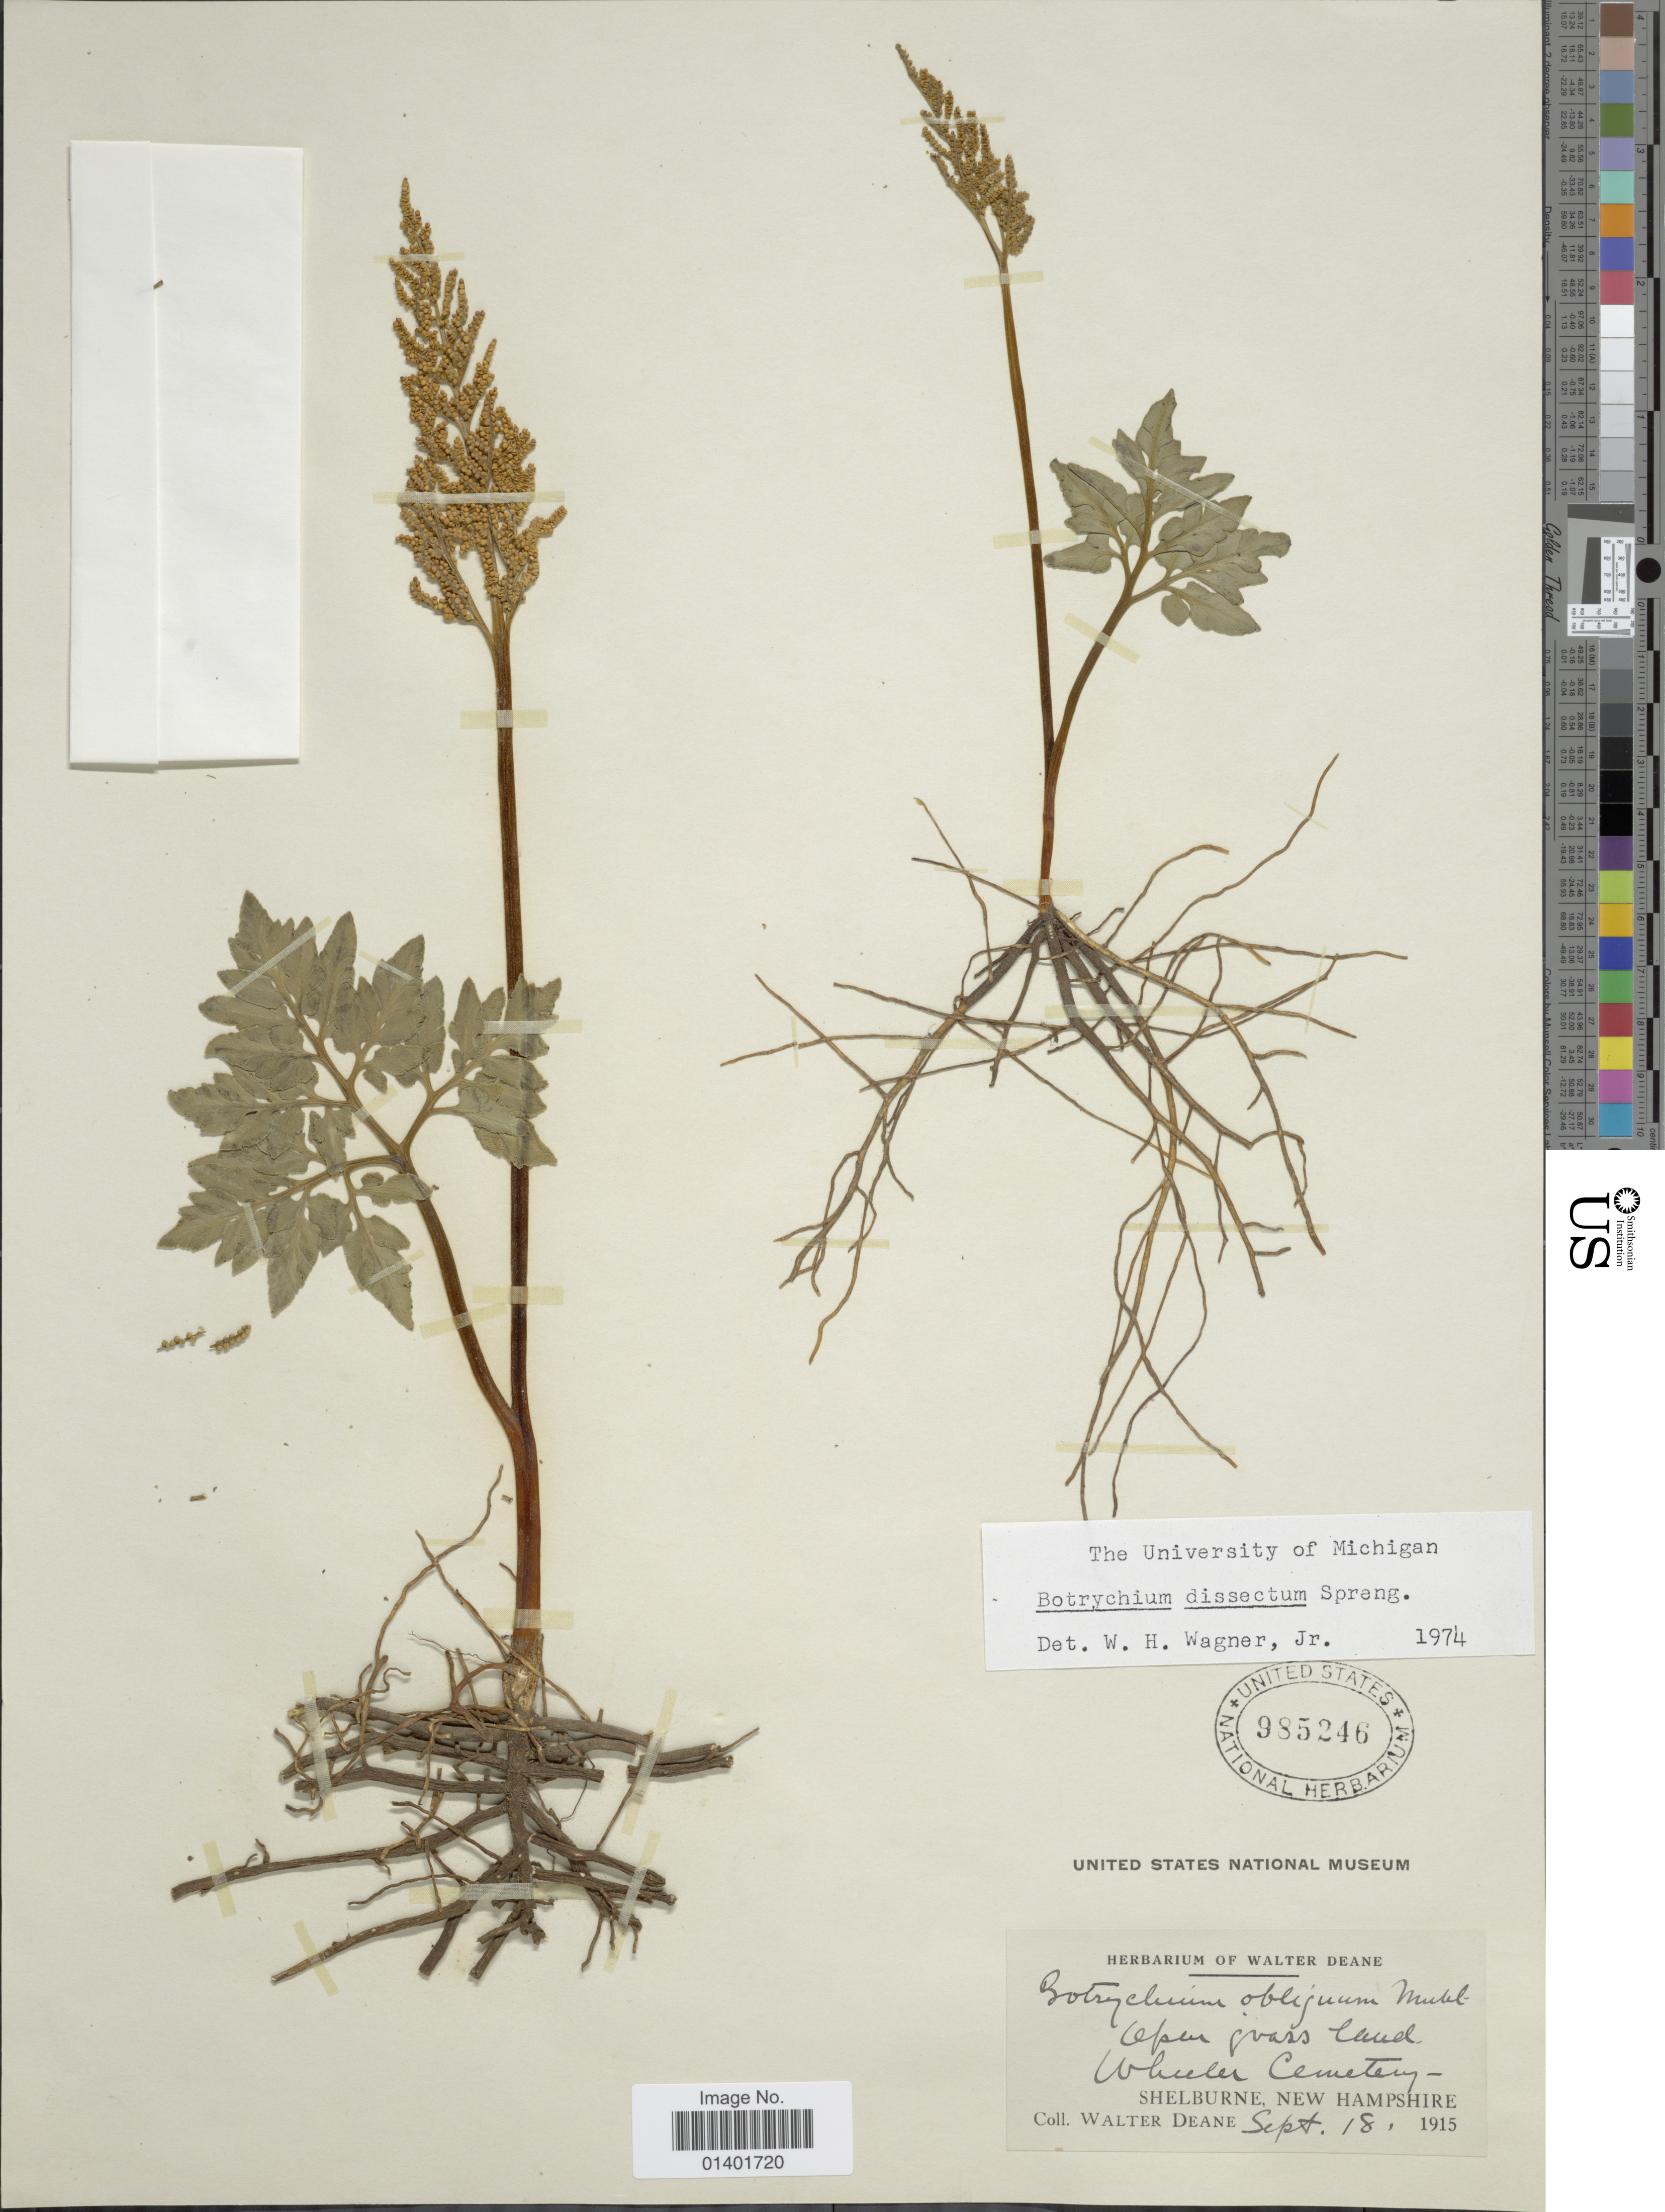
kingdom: Plantae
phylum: Tracheophyta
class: Polypodiopsida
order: Ophioglossales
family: Ophioglossaceae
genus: Botrychium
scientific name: Botrychium dissectum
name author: Spreng.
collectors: W. Deane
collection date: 1915-09-18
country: United States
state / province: New Hampshire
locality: Wheeler Cemetery.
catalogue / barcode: US 985246